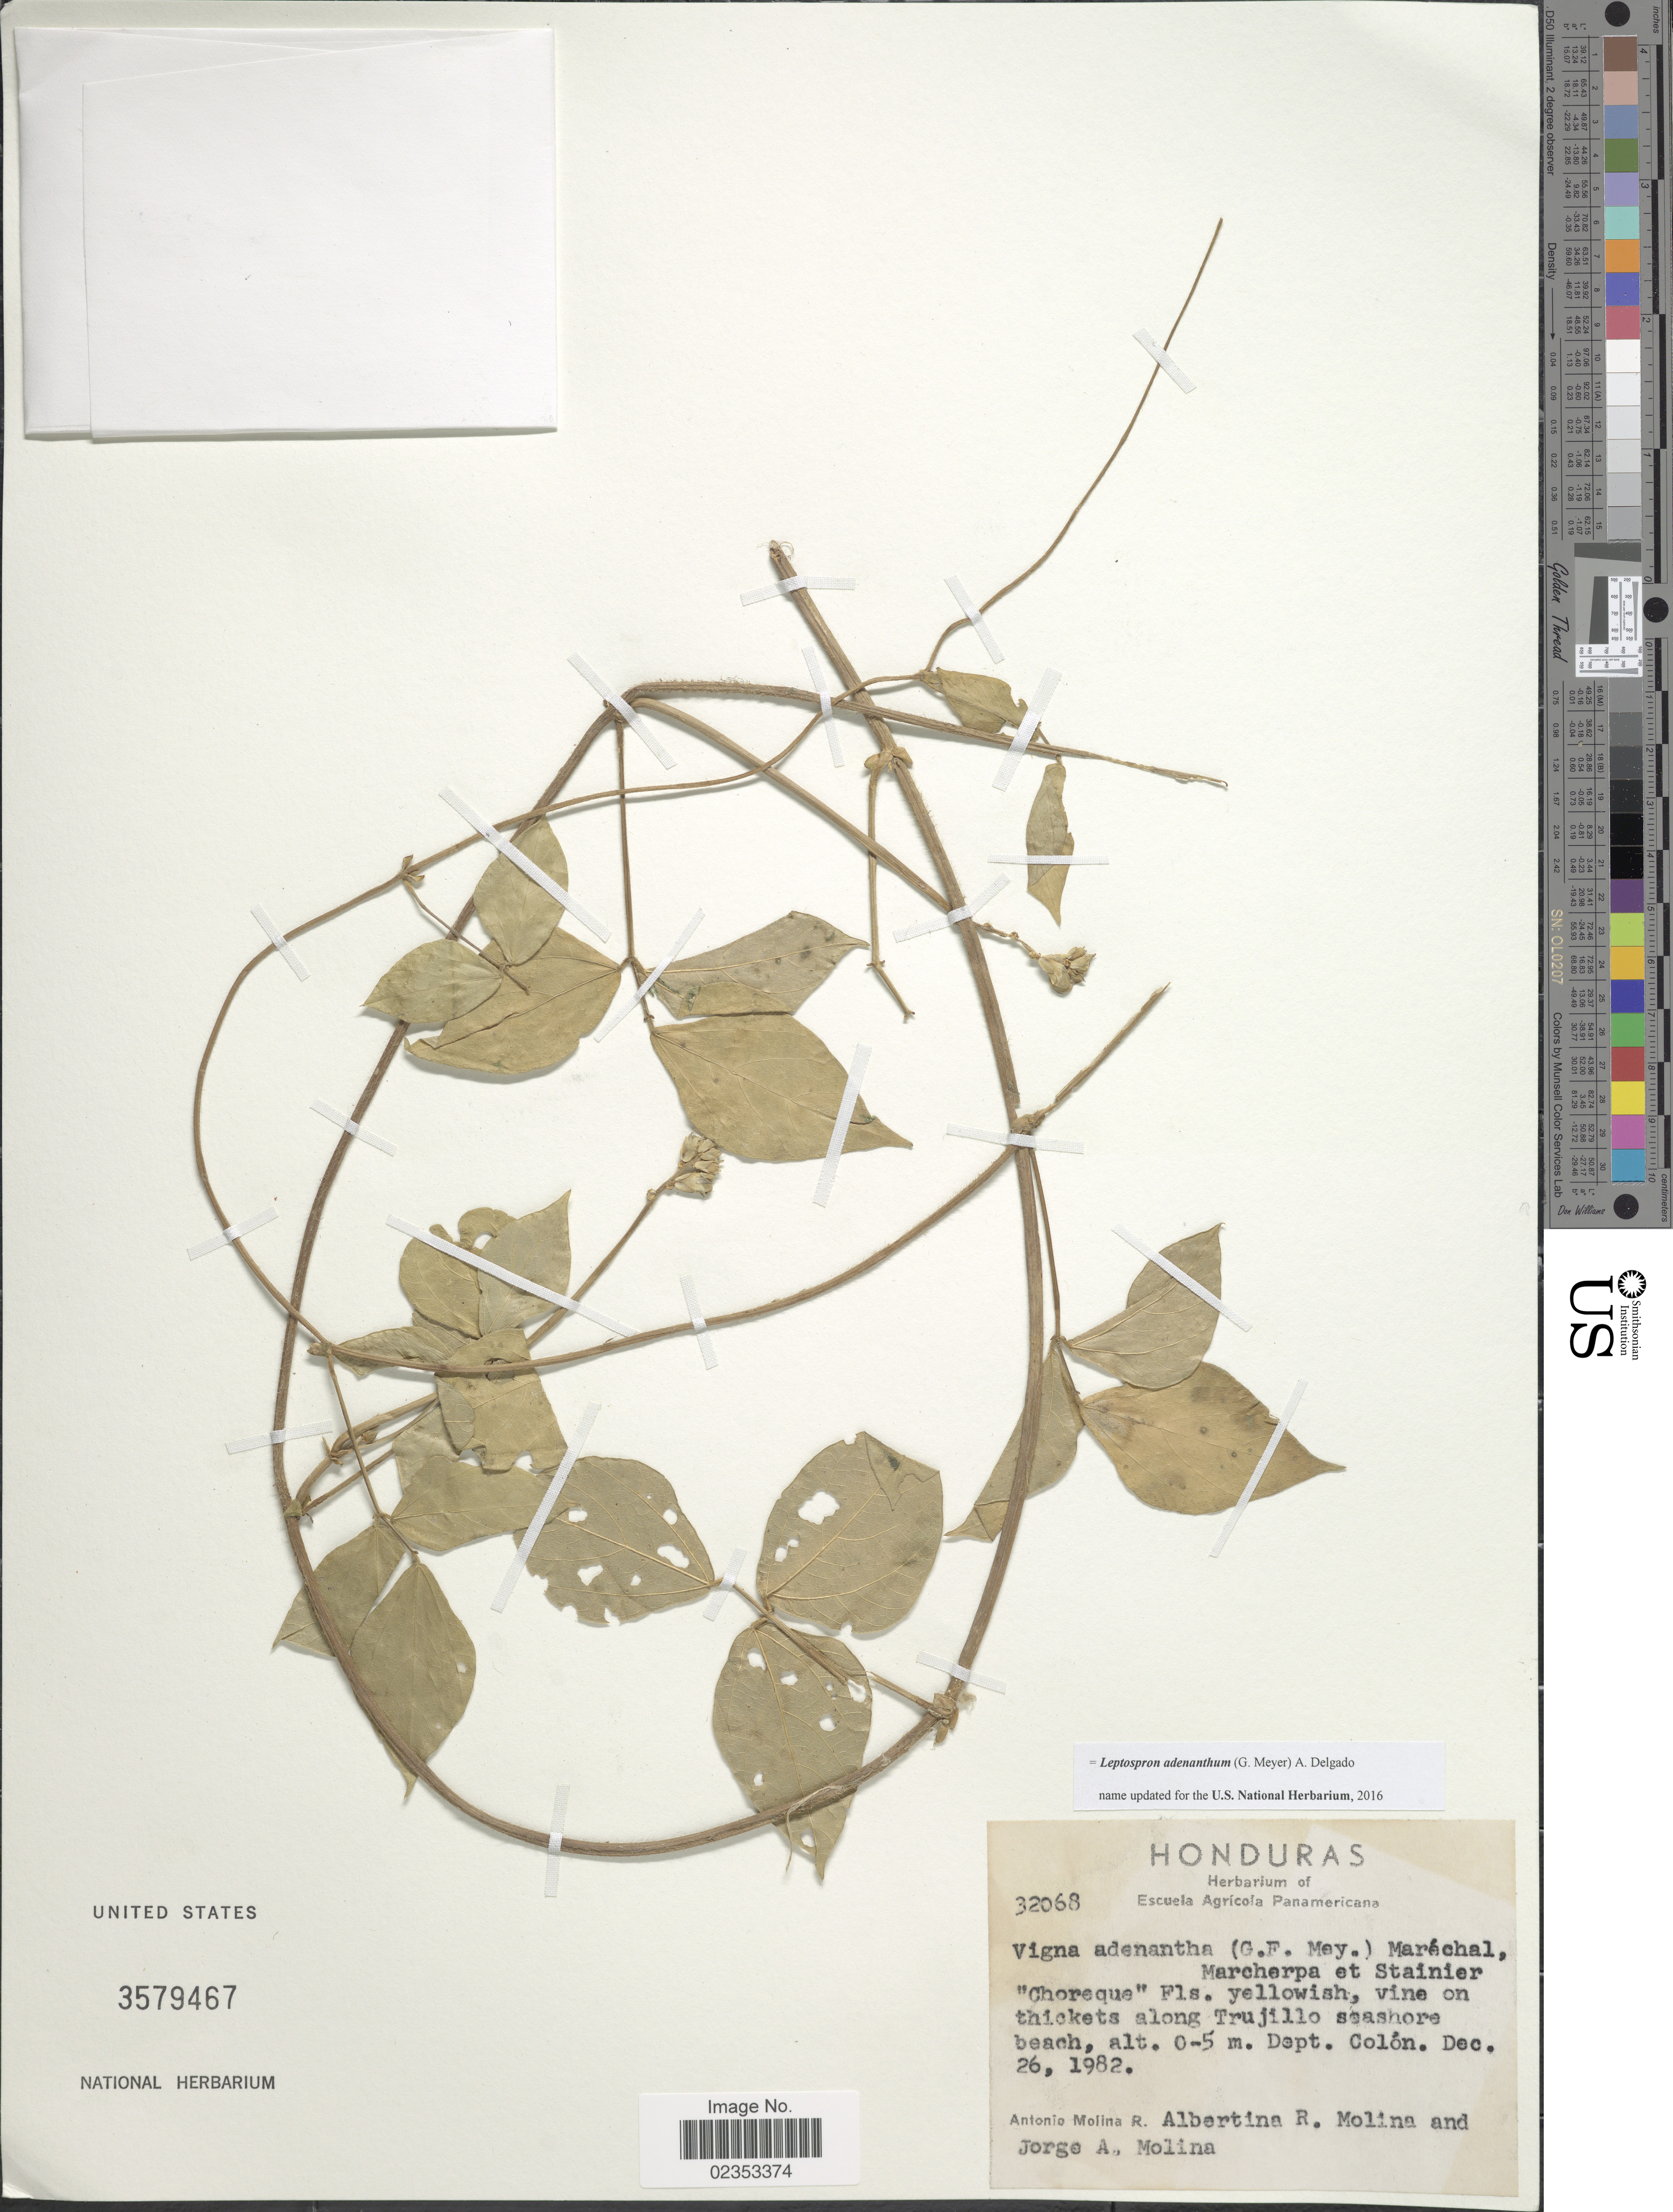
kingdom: Plantae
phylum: Tracheophyta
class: Magnoliopsida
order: Fabales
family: Fabaceae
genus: Leptospron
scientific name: Leptospron adenanthum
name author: (G. Mey.) A. Delgado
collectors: A. Molina R., A. R. Molina & J. A. Molina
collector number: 32068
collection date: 1982-12-26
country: Honduras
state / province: Colón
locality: On thickets along Trujillo seashore beach.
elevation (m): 0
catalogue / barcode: US 3579467